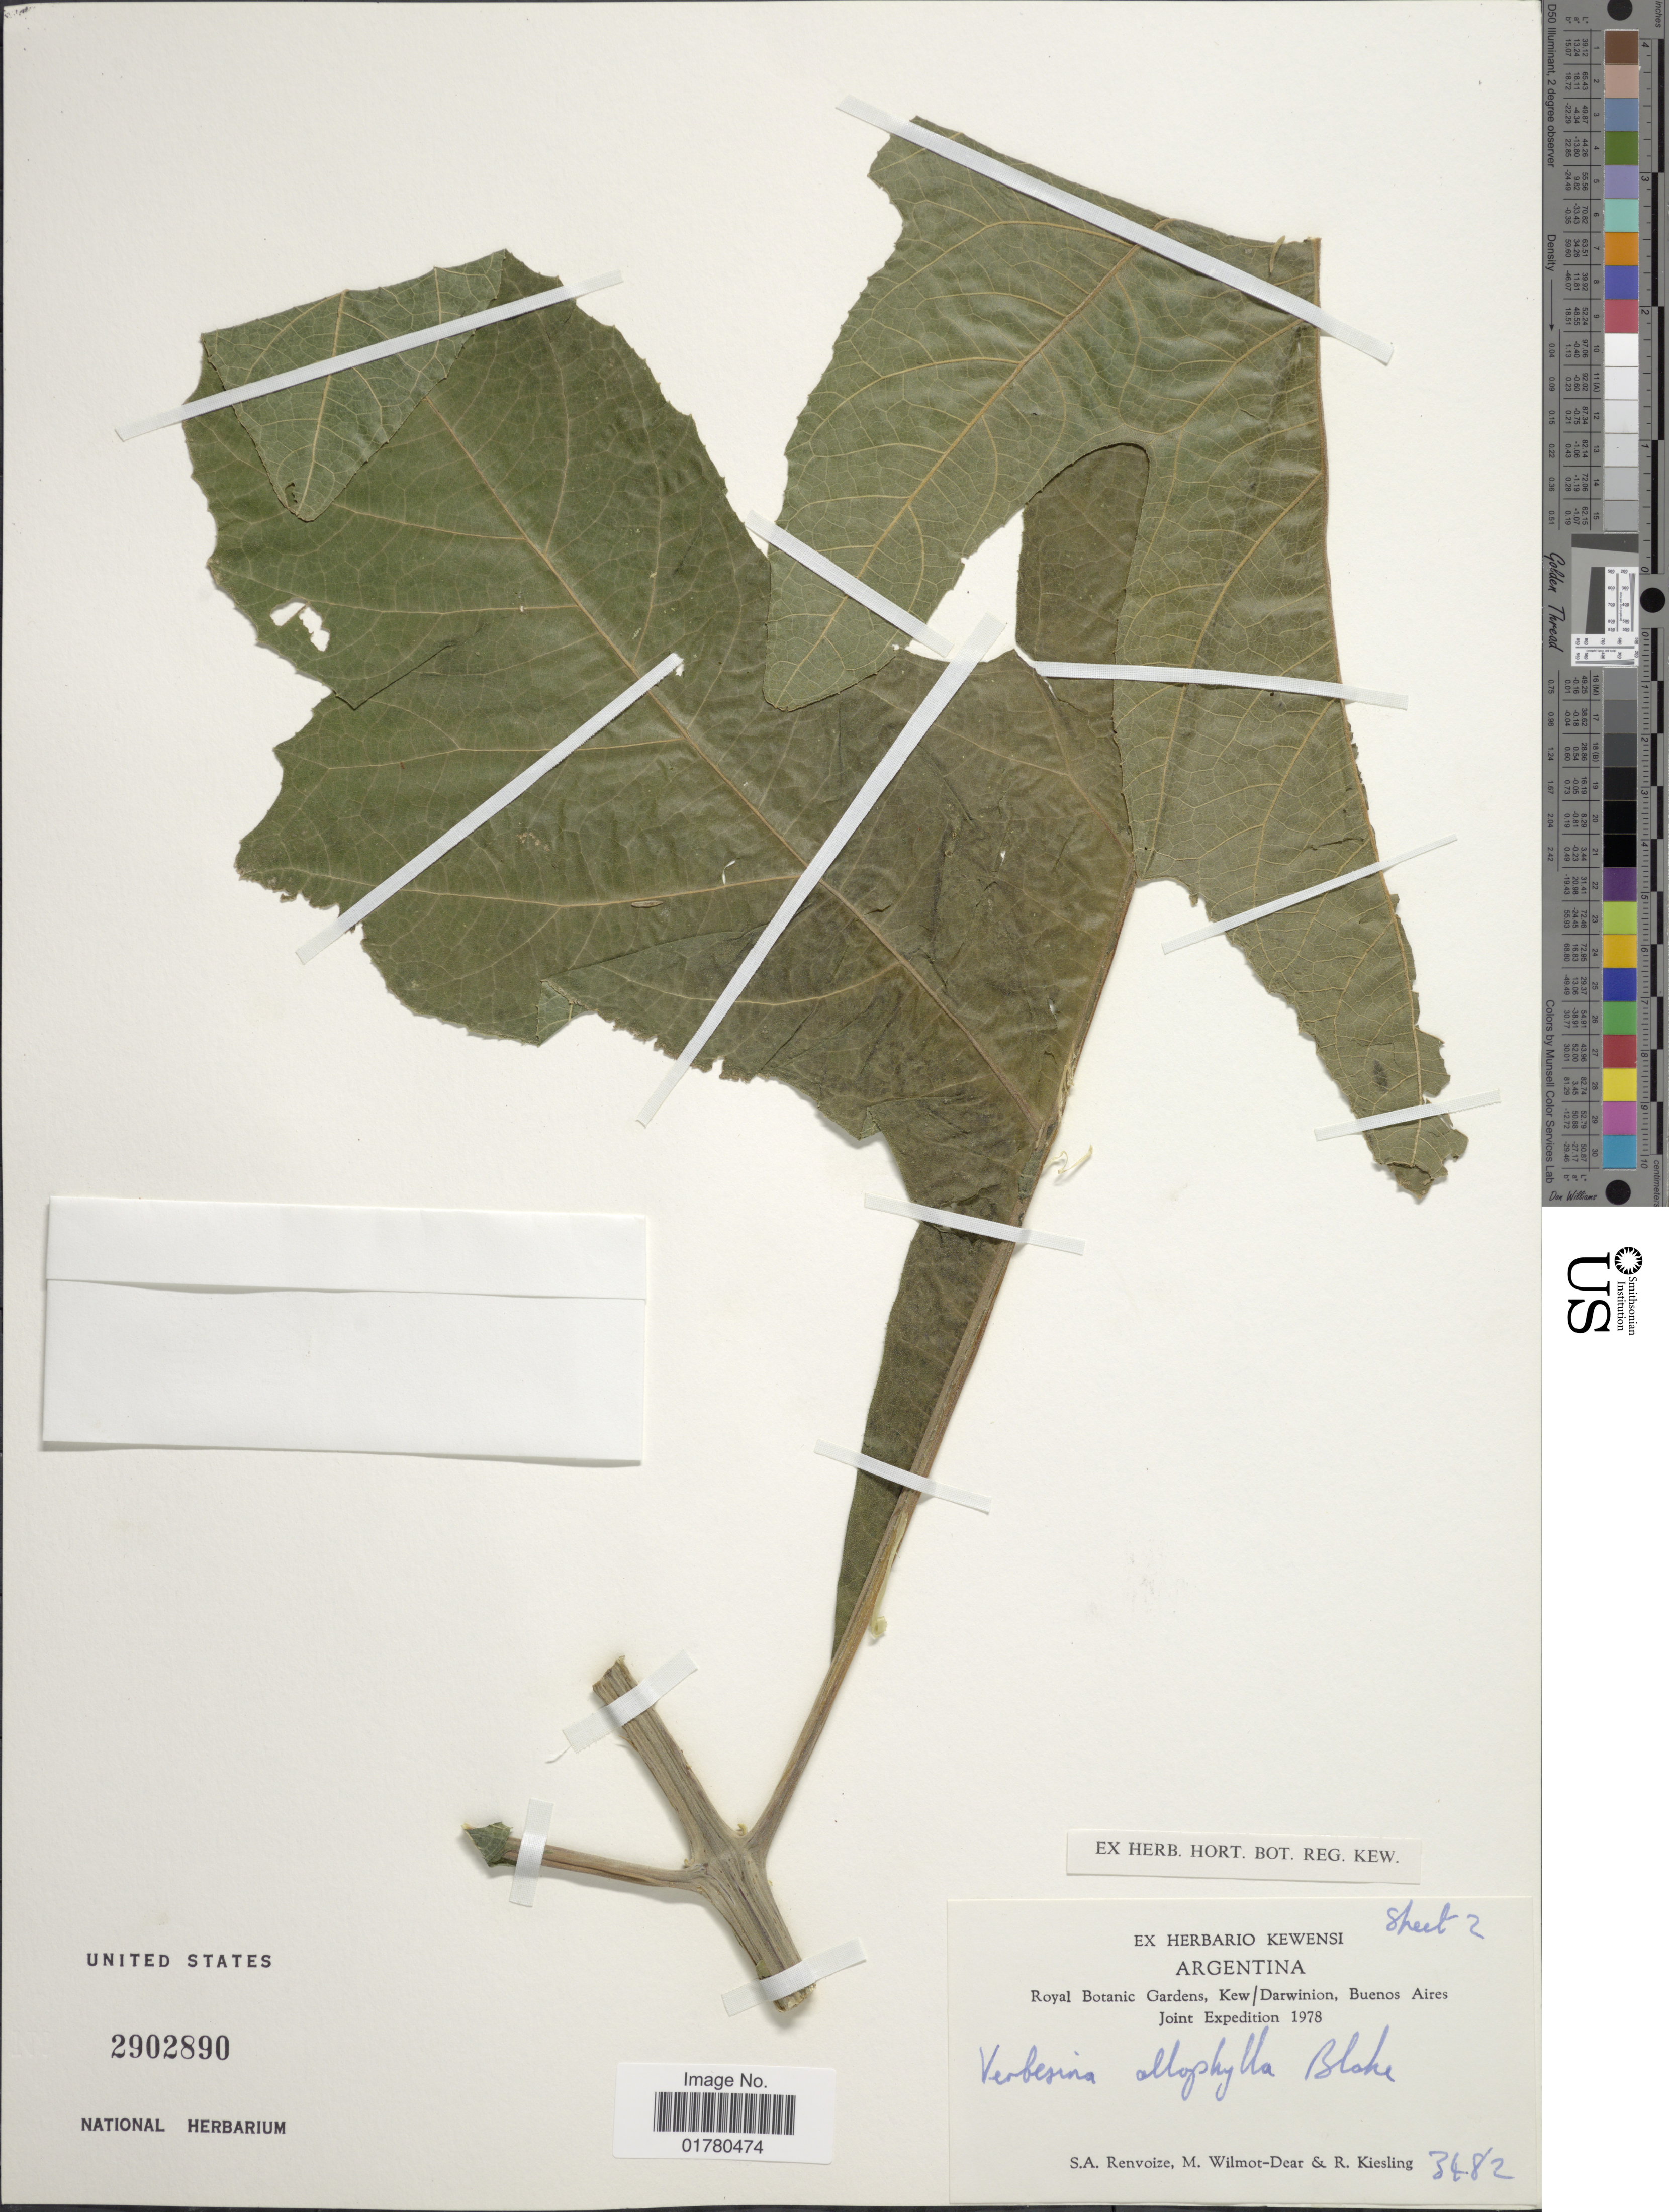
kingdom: Plantae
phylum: Tracheophyta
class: Magnoliopsida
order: Asterales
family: Asteraceae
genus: Verbesina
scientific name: Verbesina allophylla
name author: Blake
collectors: S. A. Renvoize, M. Wilmot-Dear & R. Kiesling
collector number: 3482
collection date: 1978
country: Argentina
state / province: Buenos Aires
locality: Buenos Aires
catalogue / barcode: US 2902890